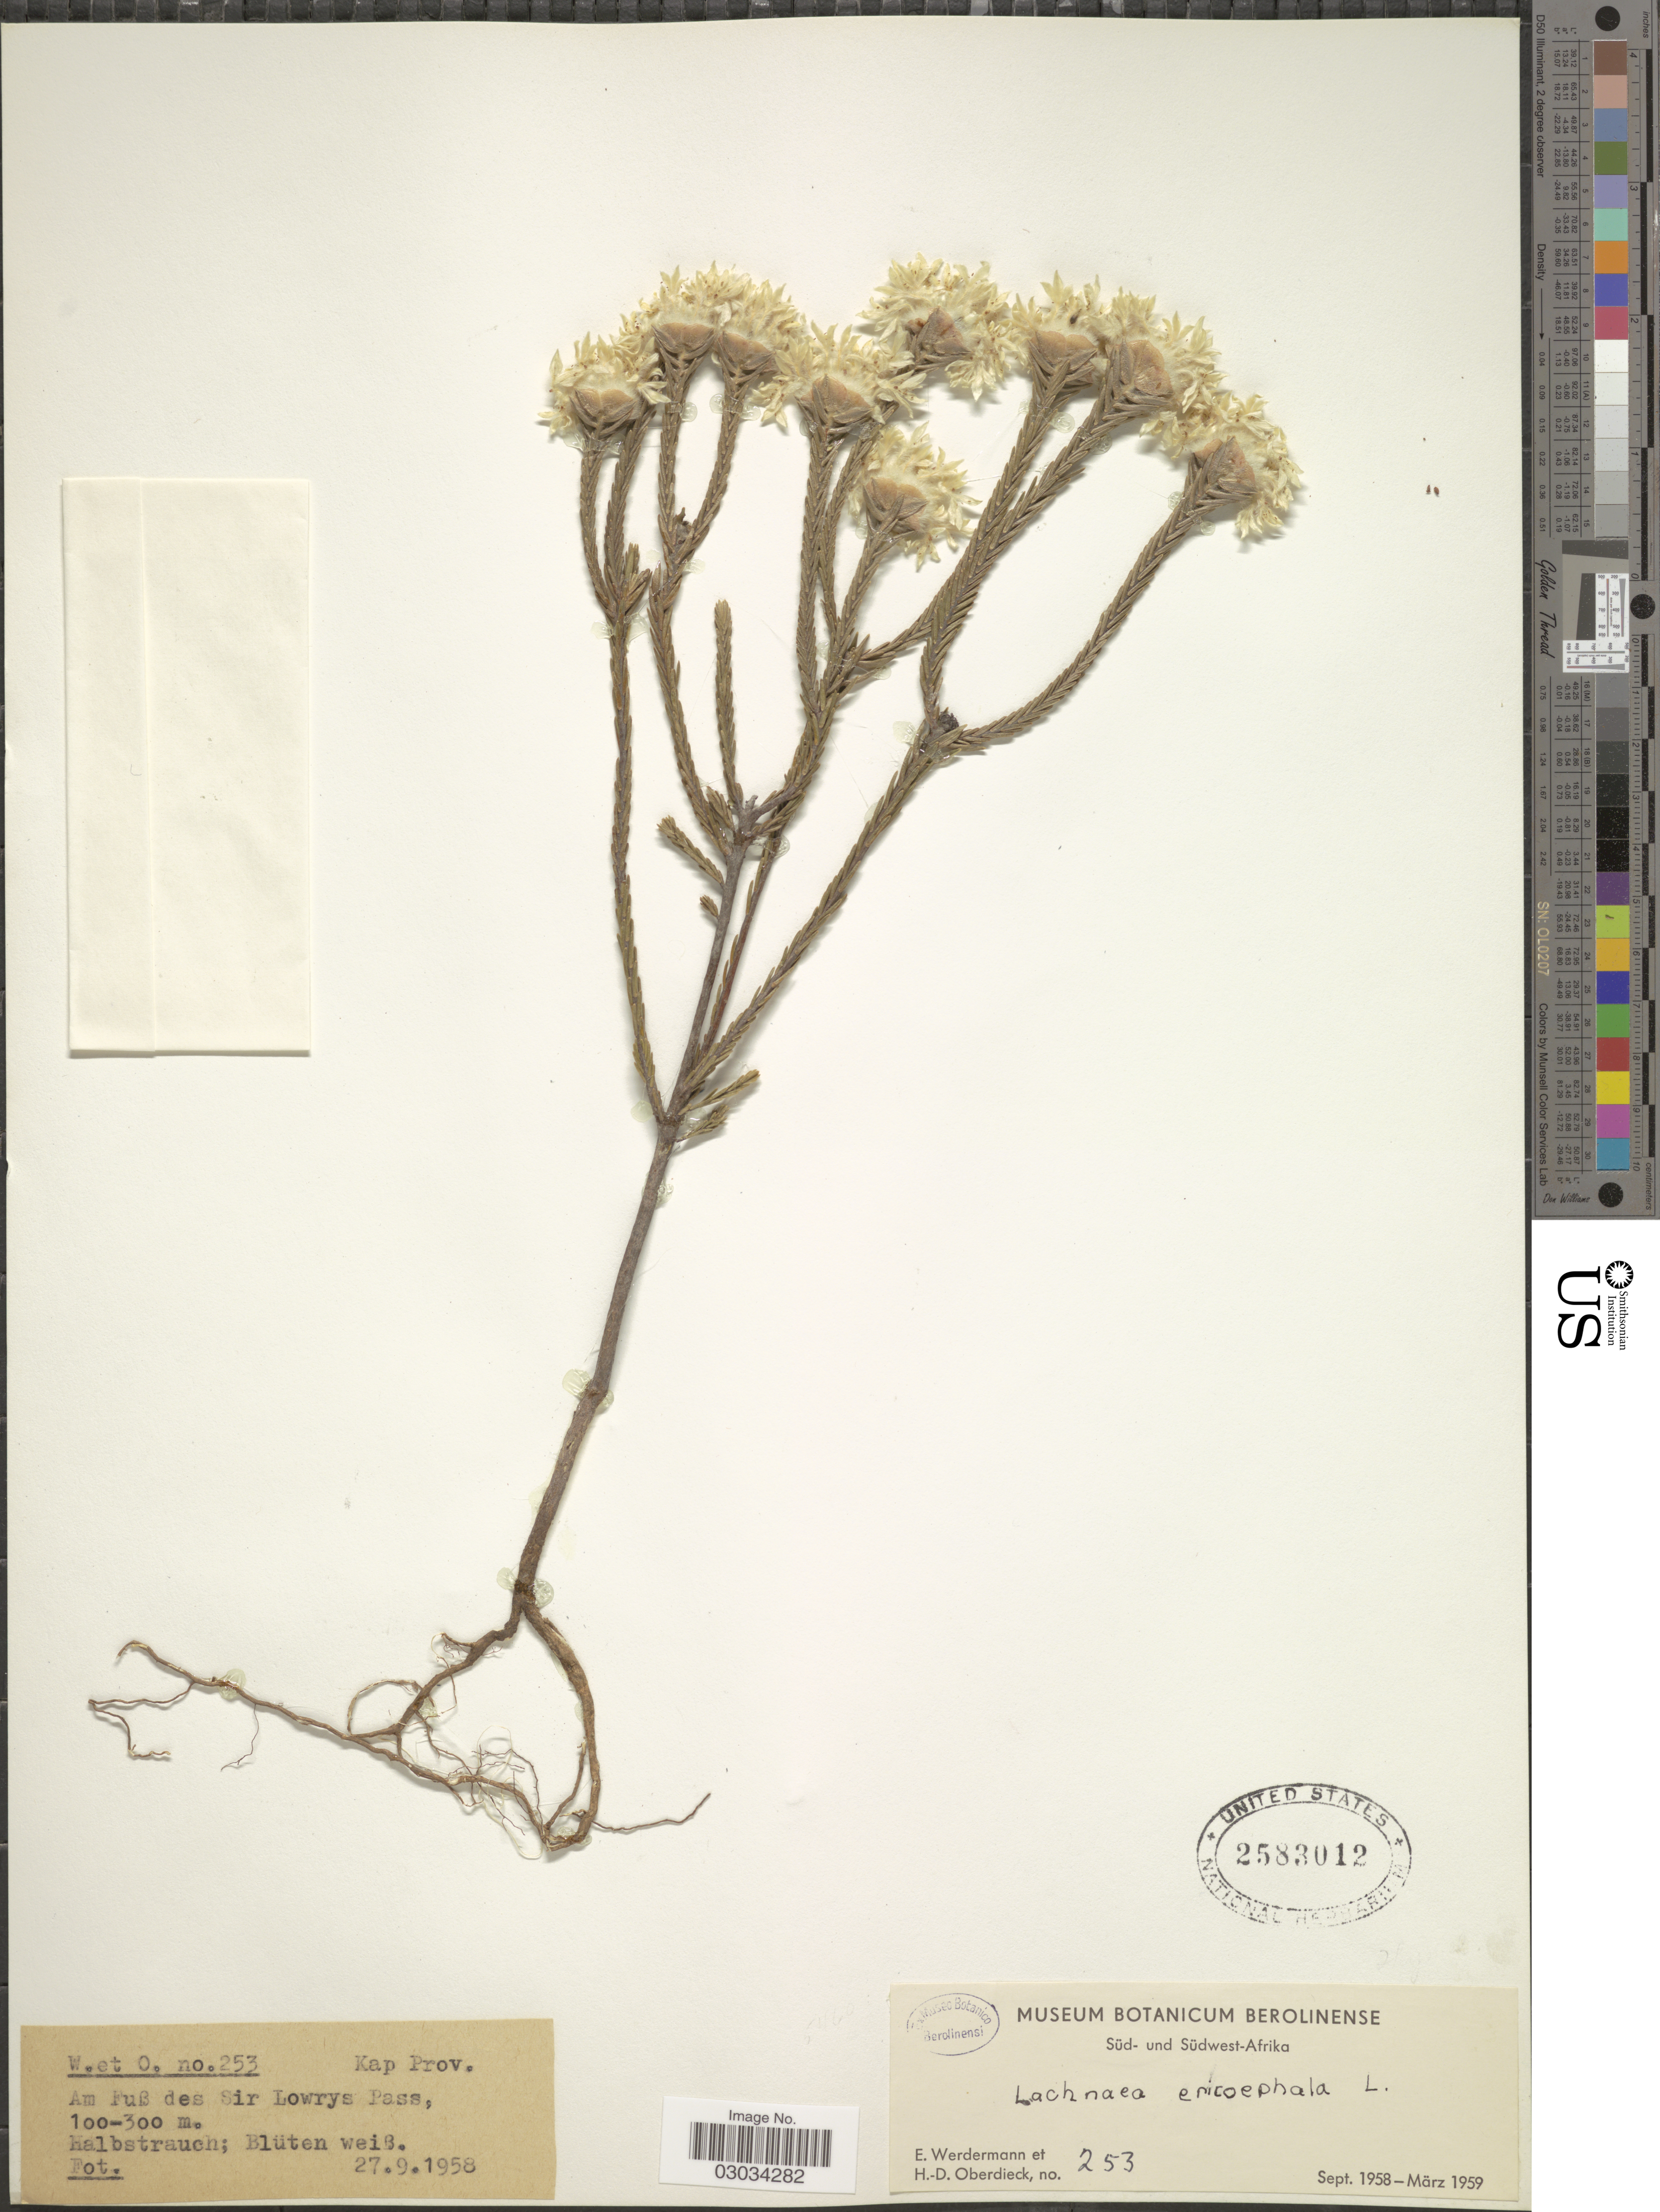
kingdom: Plantae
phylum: Tracheophyta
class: Magnoliopsida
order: Malvales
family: Thymelaeaceae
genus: Lachnaea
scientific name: Lachnaea eriocephala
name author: L.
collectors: E. Werdermann & H. Oberdieck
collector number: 253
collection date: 1958-09-27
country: South Africa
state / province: Western Cape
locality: Kap Prov. Am Fuß des Sir Lowrys Pass.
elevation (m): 100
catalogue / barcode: US 2583012